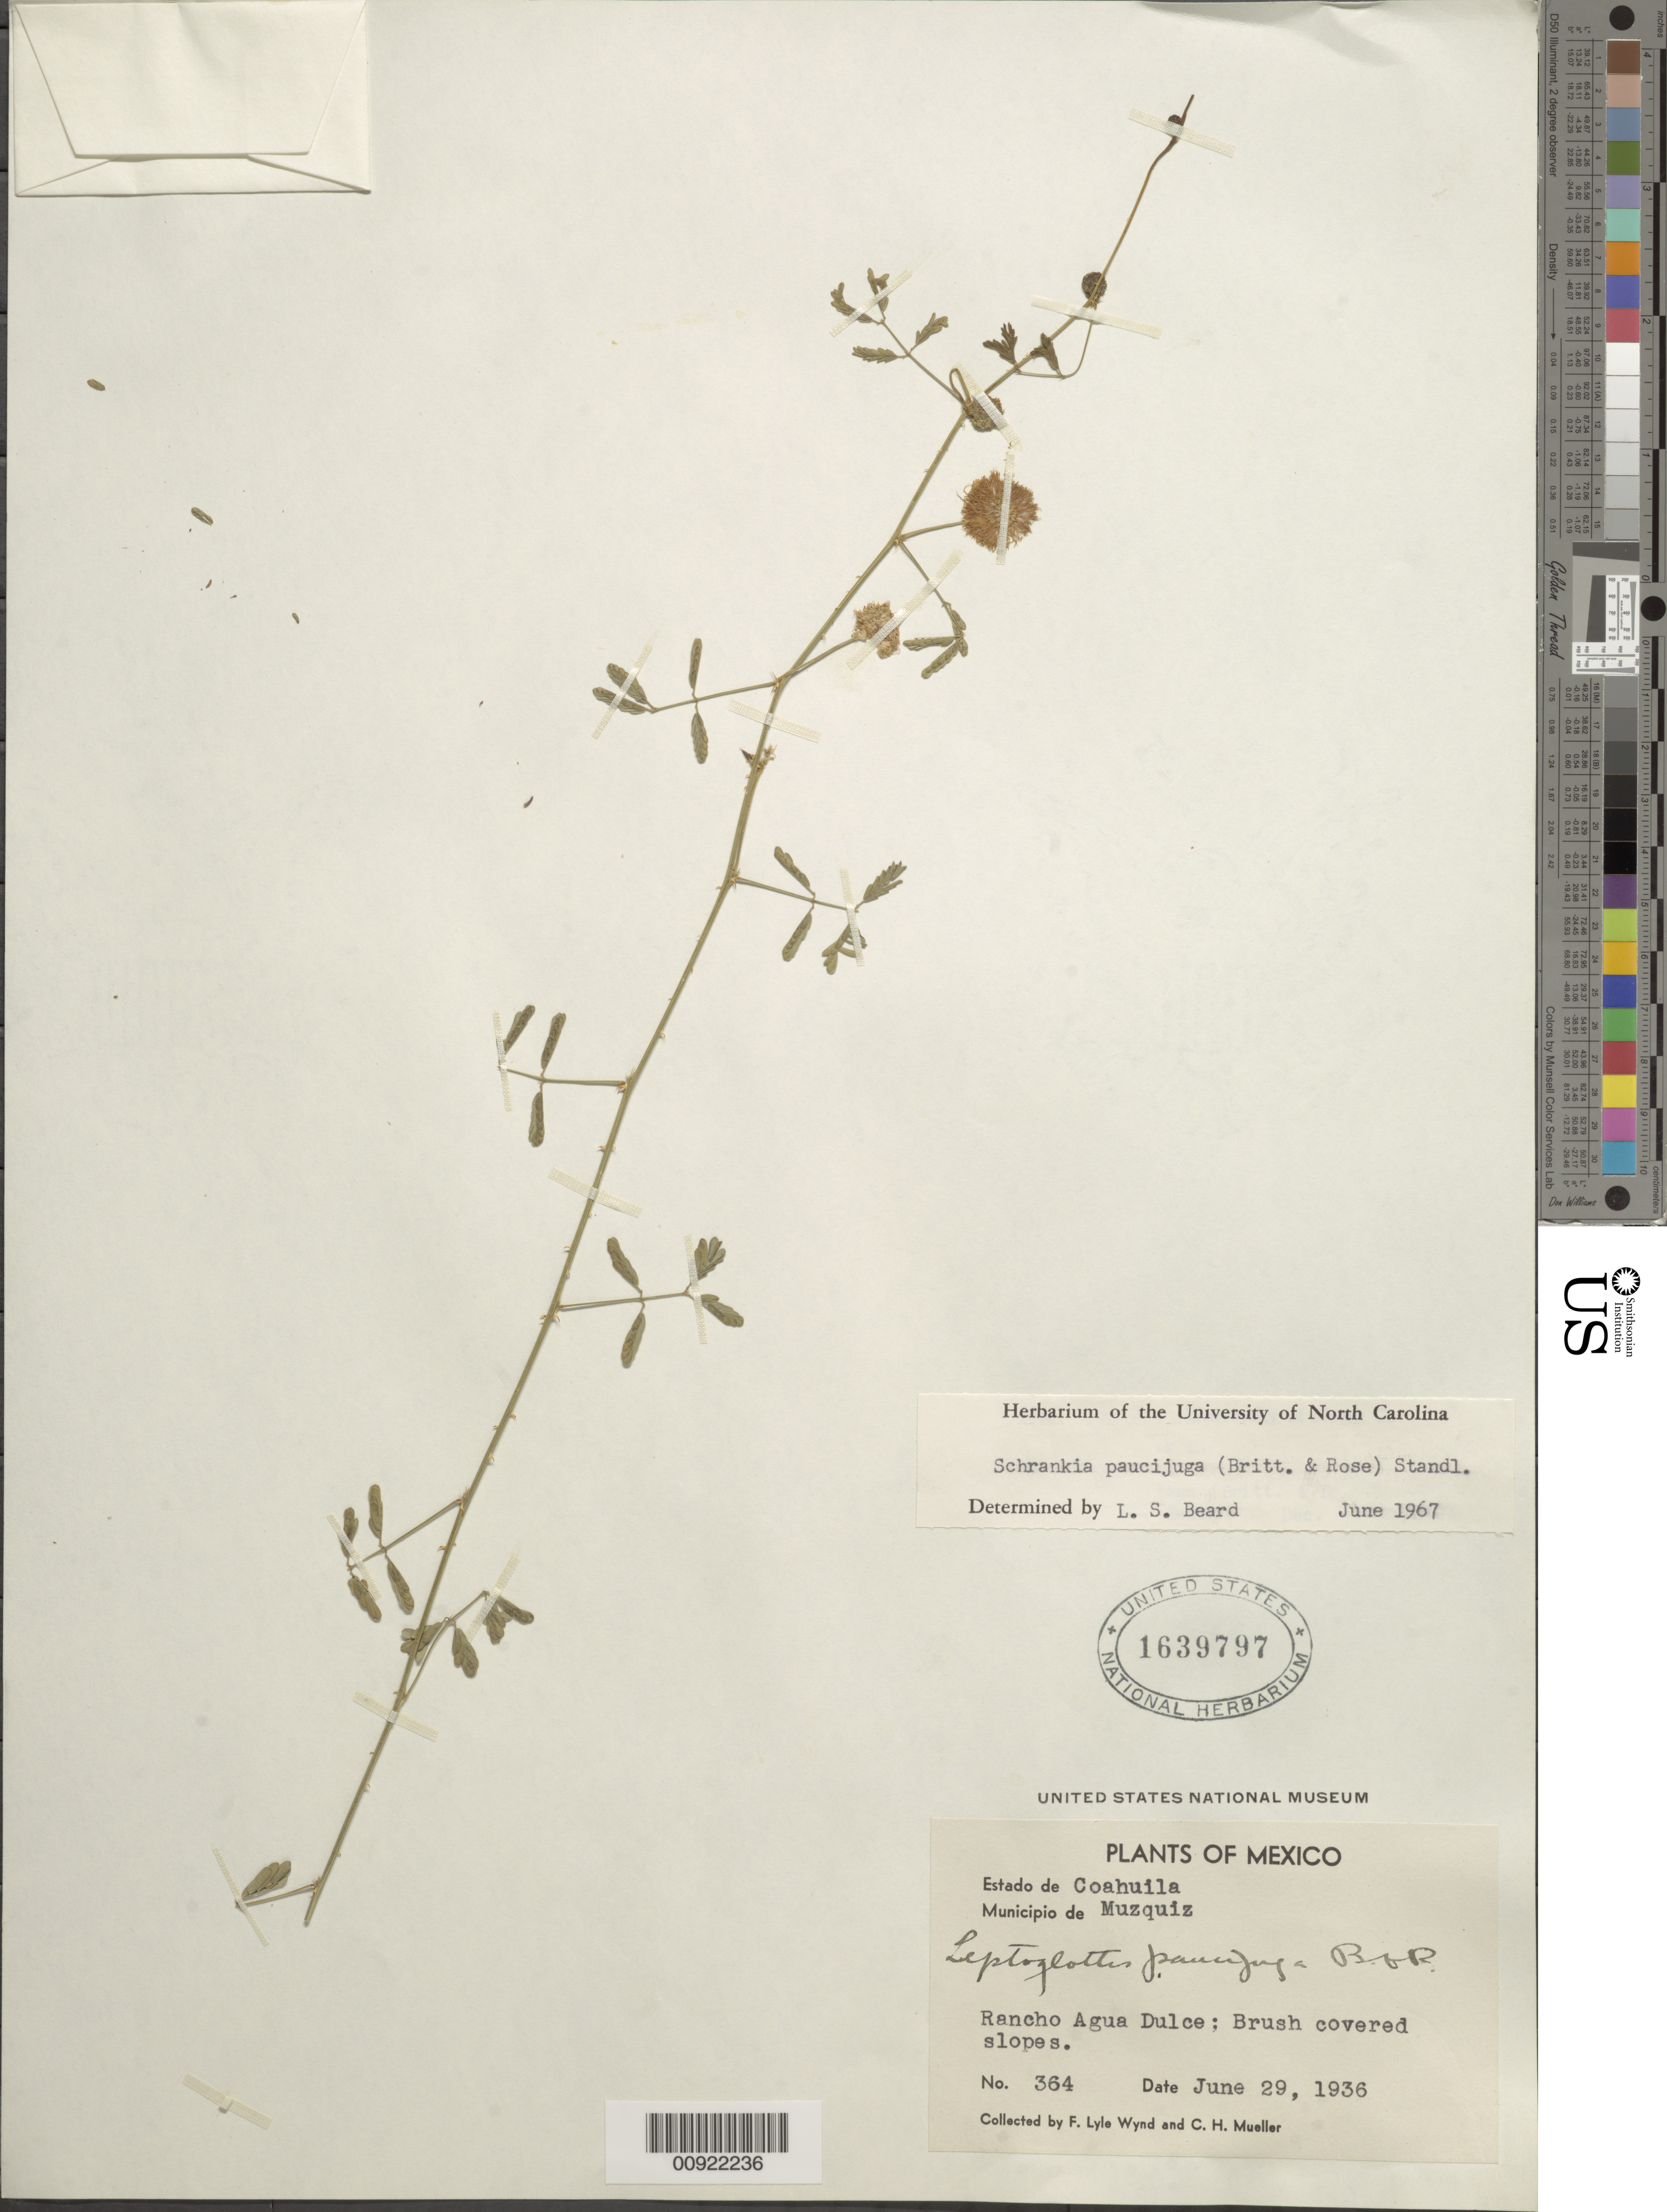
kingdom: Plantae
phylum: Tracheophyta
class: Magnoliopsida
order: Fabales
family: Fabaceae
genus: Mimosa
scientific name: Mimosa paucijuga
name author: (Britton & Rose) B.L. Turner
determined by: Strong, M. T., (US), Smithsonian Institution - National Museum of Natural History (UNITED STATES)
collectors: F. L. Wynd & C. H. Mueller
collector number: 364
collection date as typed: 29 Jun 1936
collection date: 1936-06-29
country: Mexico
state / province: Coahuila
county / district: Múzquiz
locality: Estado de Coahuila: Municipio de Múzquiz: Rancho Agua Dulce.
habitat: Brush covered slopes.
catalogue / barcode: US 1639797